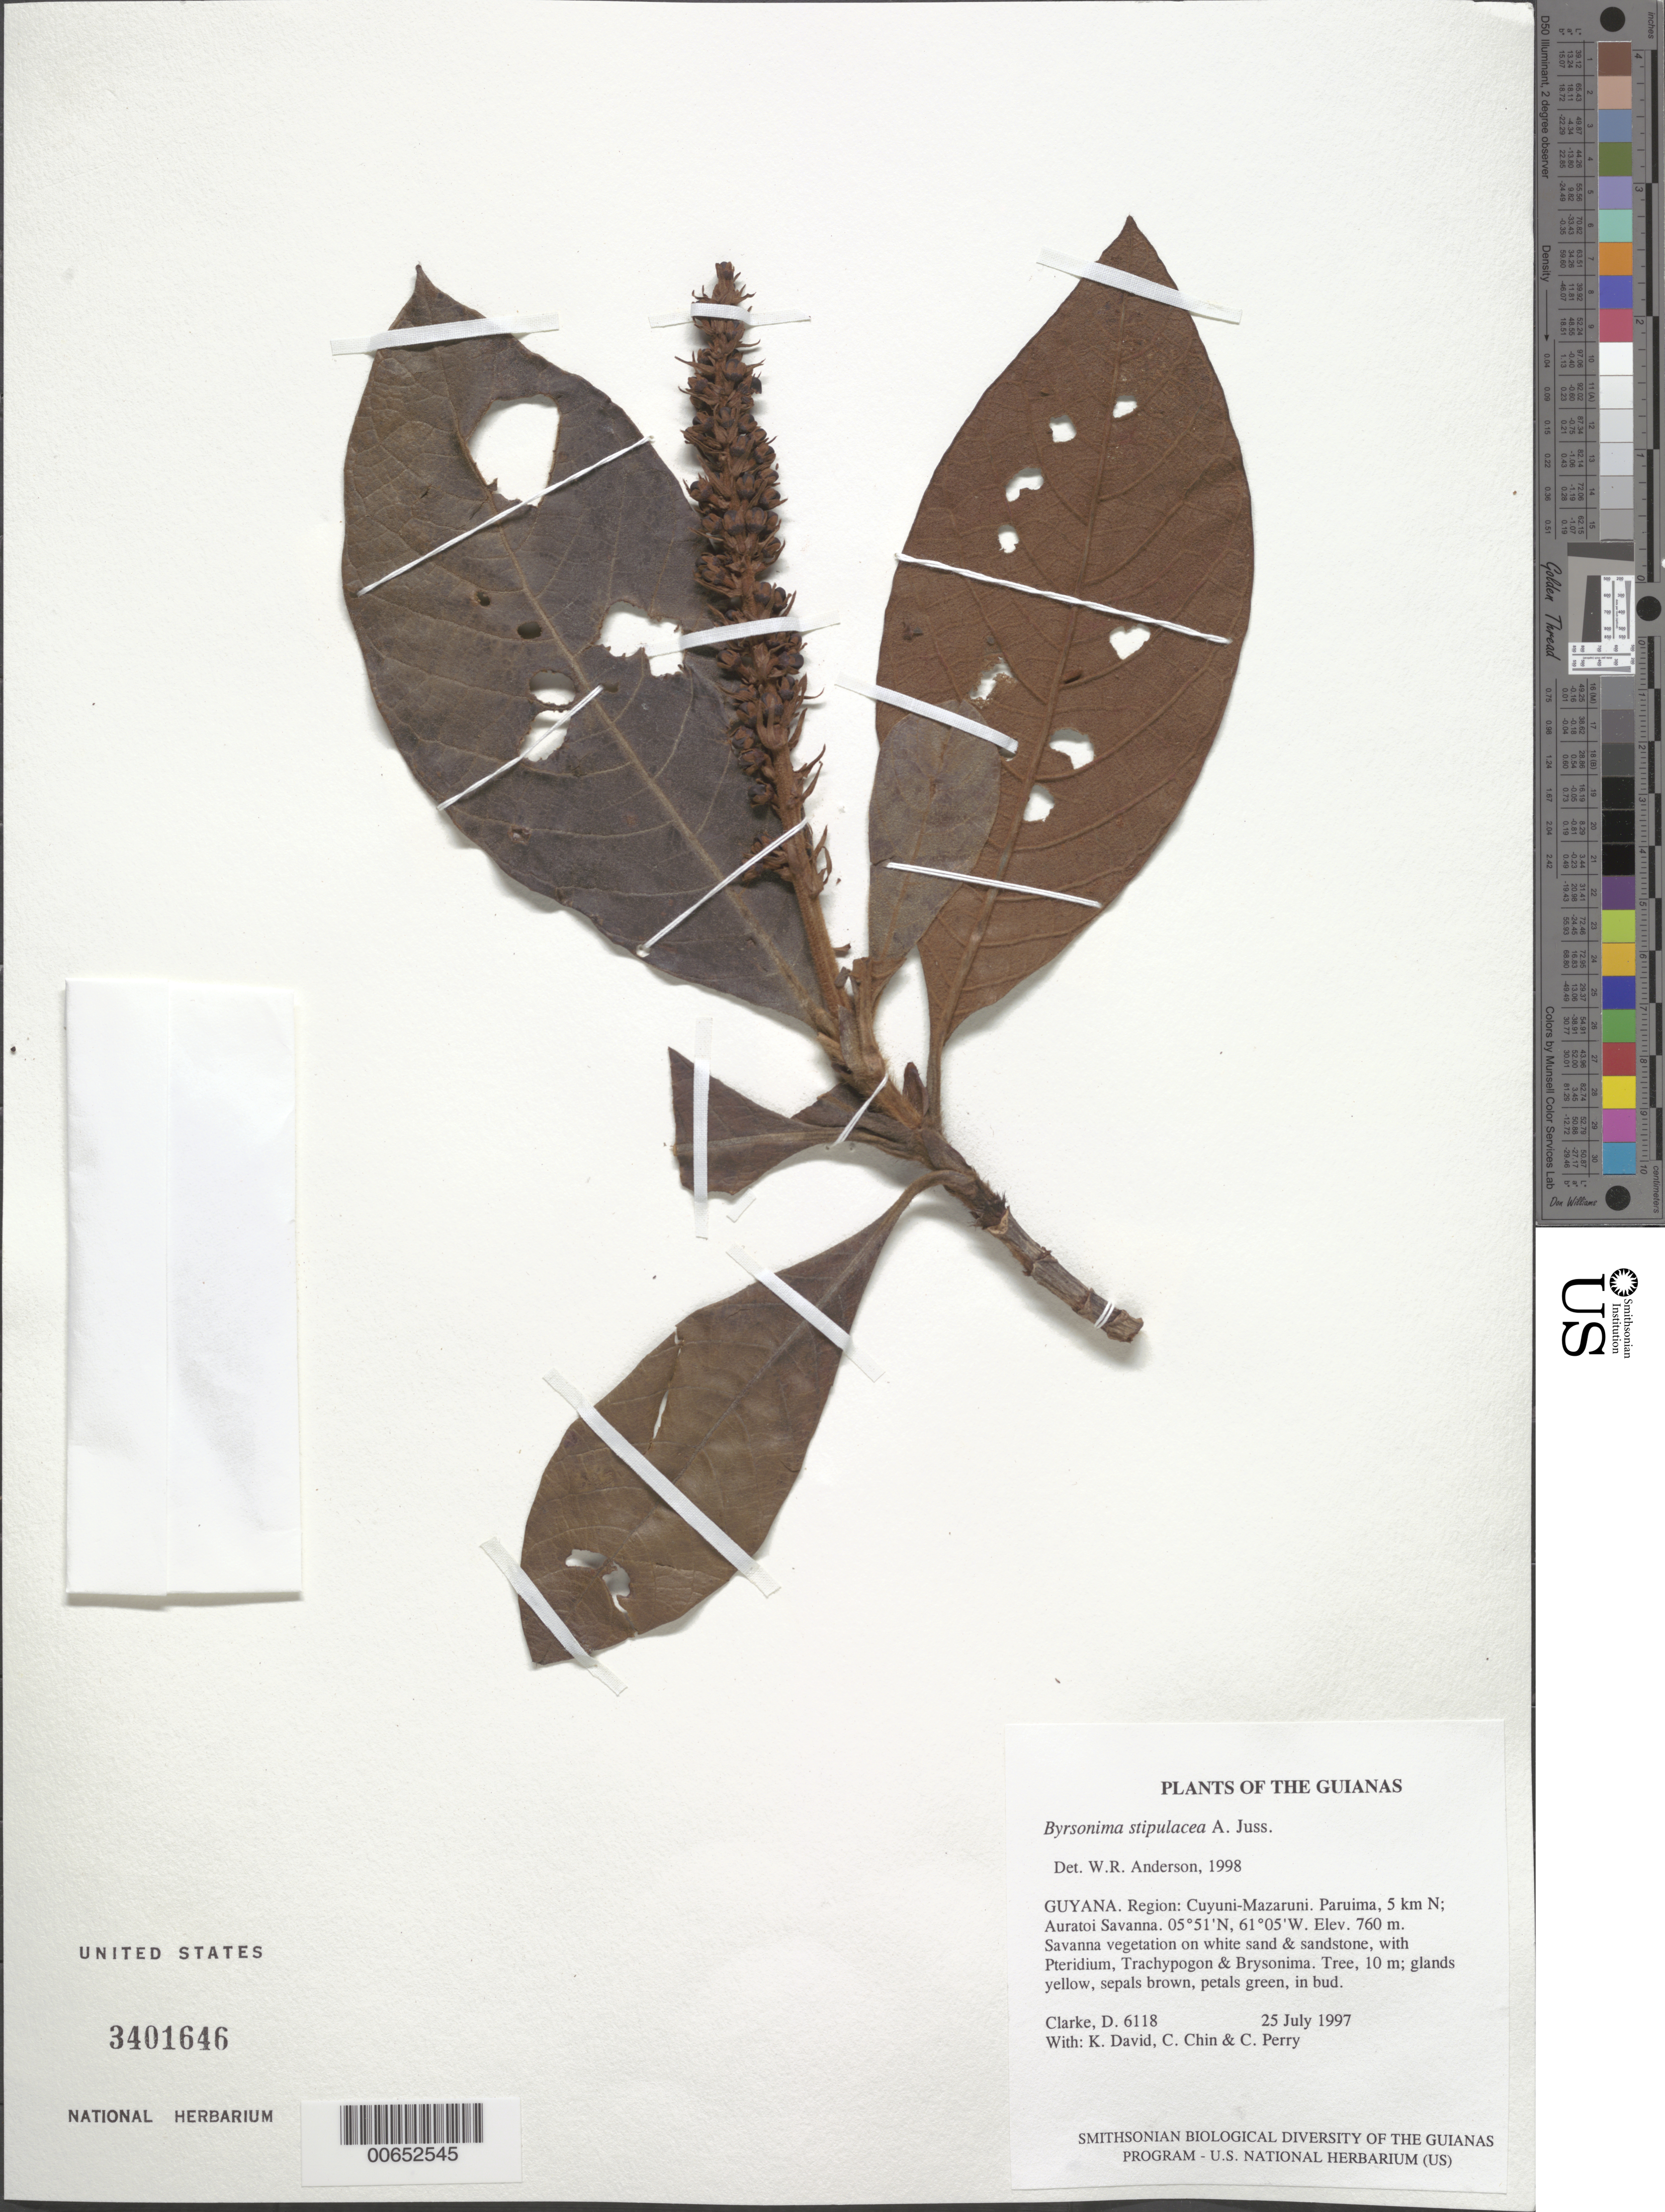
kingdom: Plantae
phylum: Tracheophyta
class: Magnoliopsida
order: Malpighiales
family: Malpighiaceae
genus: Byrsonima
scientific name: Byrsonima stipulacea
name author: A. Juss.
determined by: Anderson, W. R., (MICH), University of Michigan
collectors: H. D. Clarke, K. David, C. Chin & C. Perry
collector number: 6118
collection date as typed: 25 July 1997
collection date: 1997-07-25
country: Guyana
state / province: Cuyuni-Mazaruni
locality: Paruima, 5 km N; Auratoi Savanna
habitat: Savanna vegetation on white sand & sandstone, with Pteridium, Trachypogon & Brysonima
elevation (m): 760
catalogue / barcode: US 3401646